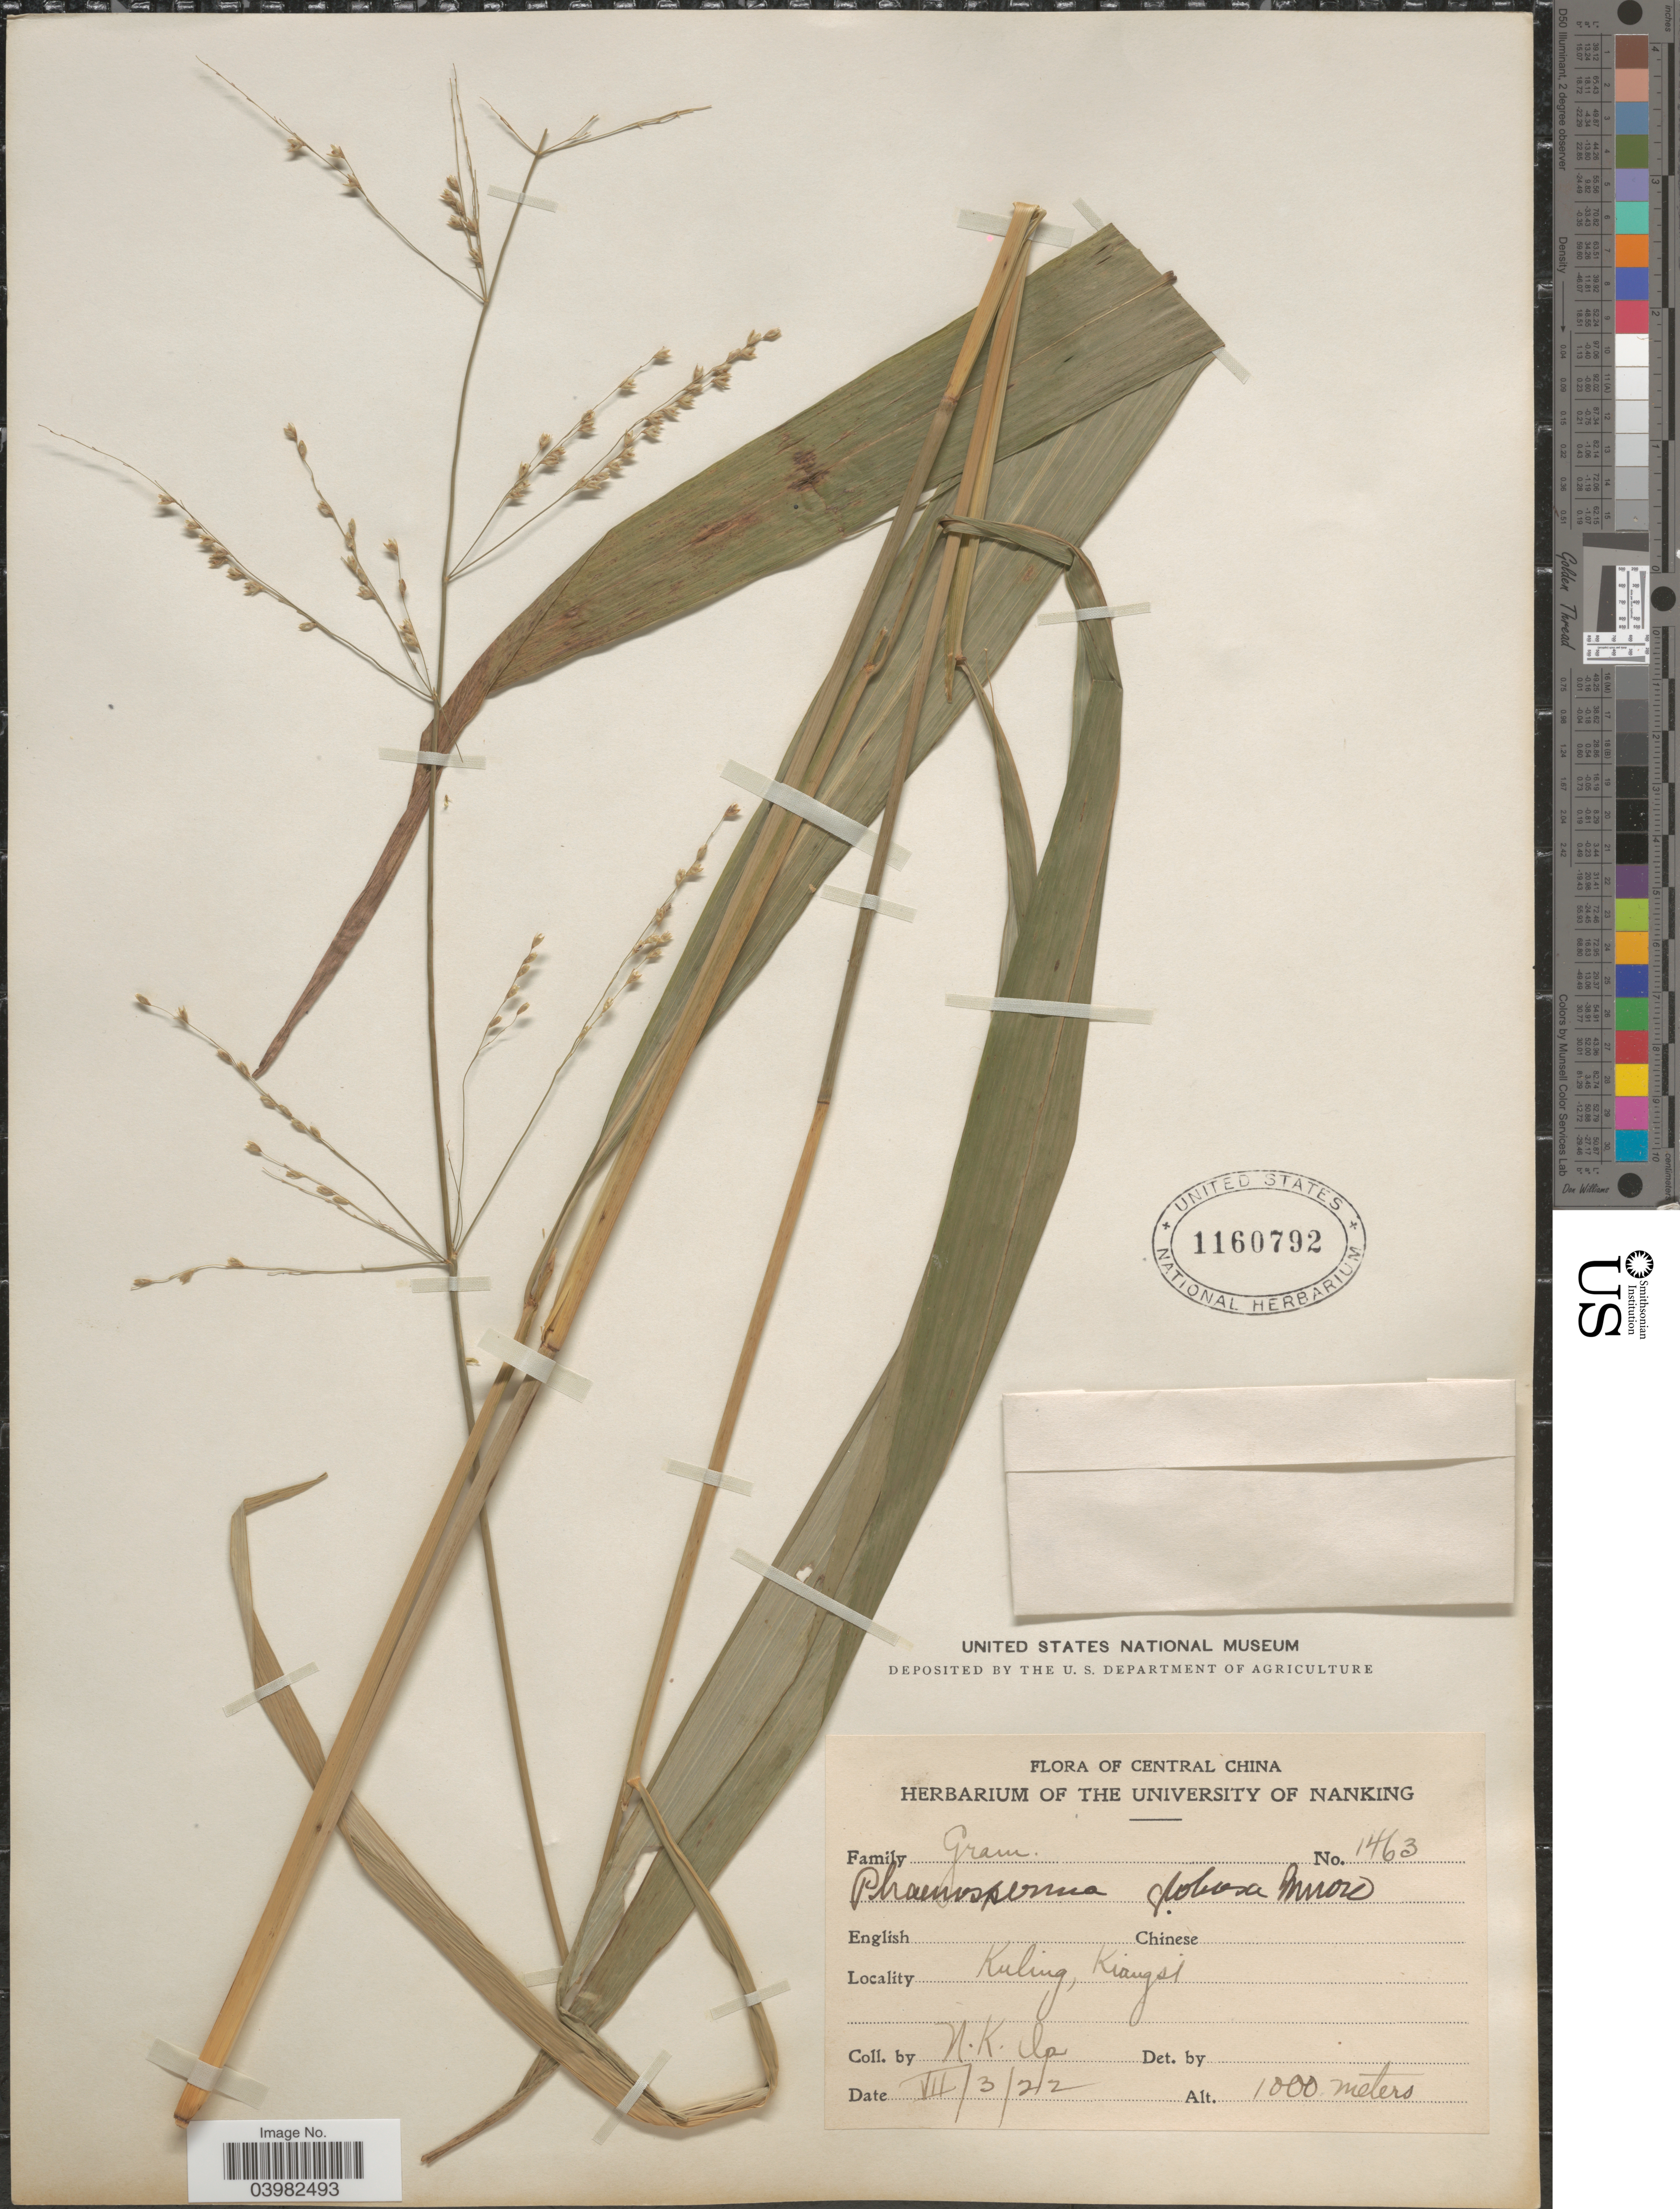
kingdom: Plantae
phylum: Tracheophyta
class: Liliopsida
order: Poales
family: Poaceae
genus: Phaenosperma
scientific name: Phaenosperma globosum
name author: Munro ex Benth.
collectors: N. Ip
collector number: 1463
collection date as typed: Transcribed d/m/y: 3/7/22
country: China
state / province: Jiangxi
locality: Central China. Kuling, Kiangsi.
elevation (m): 1000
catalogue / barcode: US 1160792